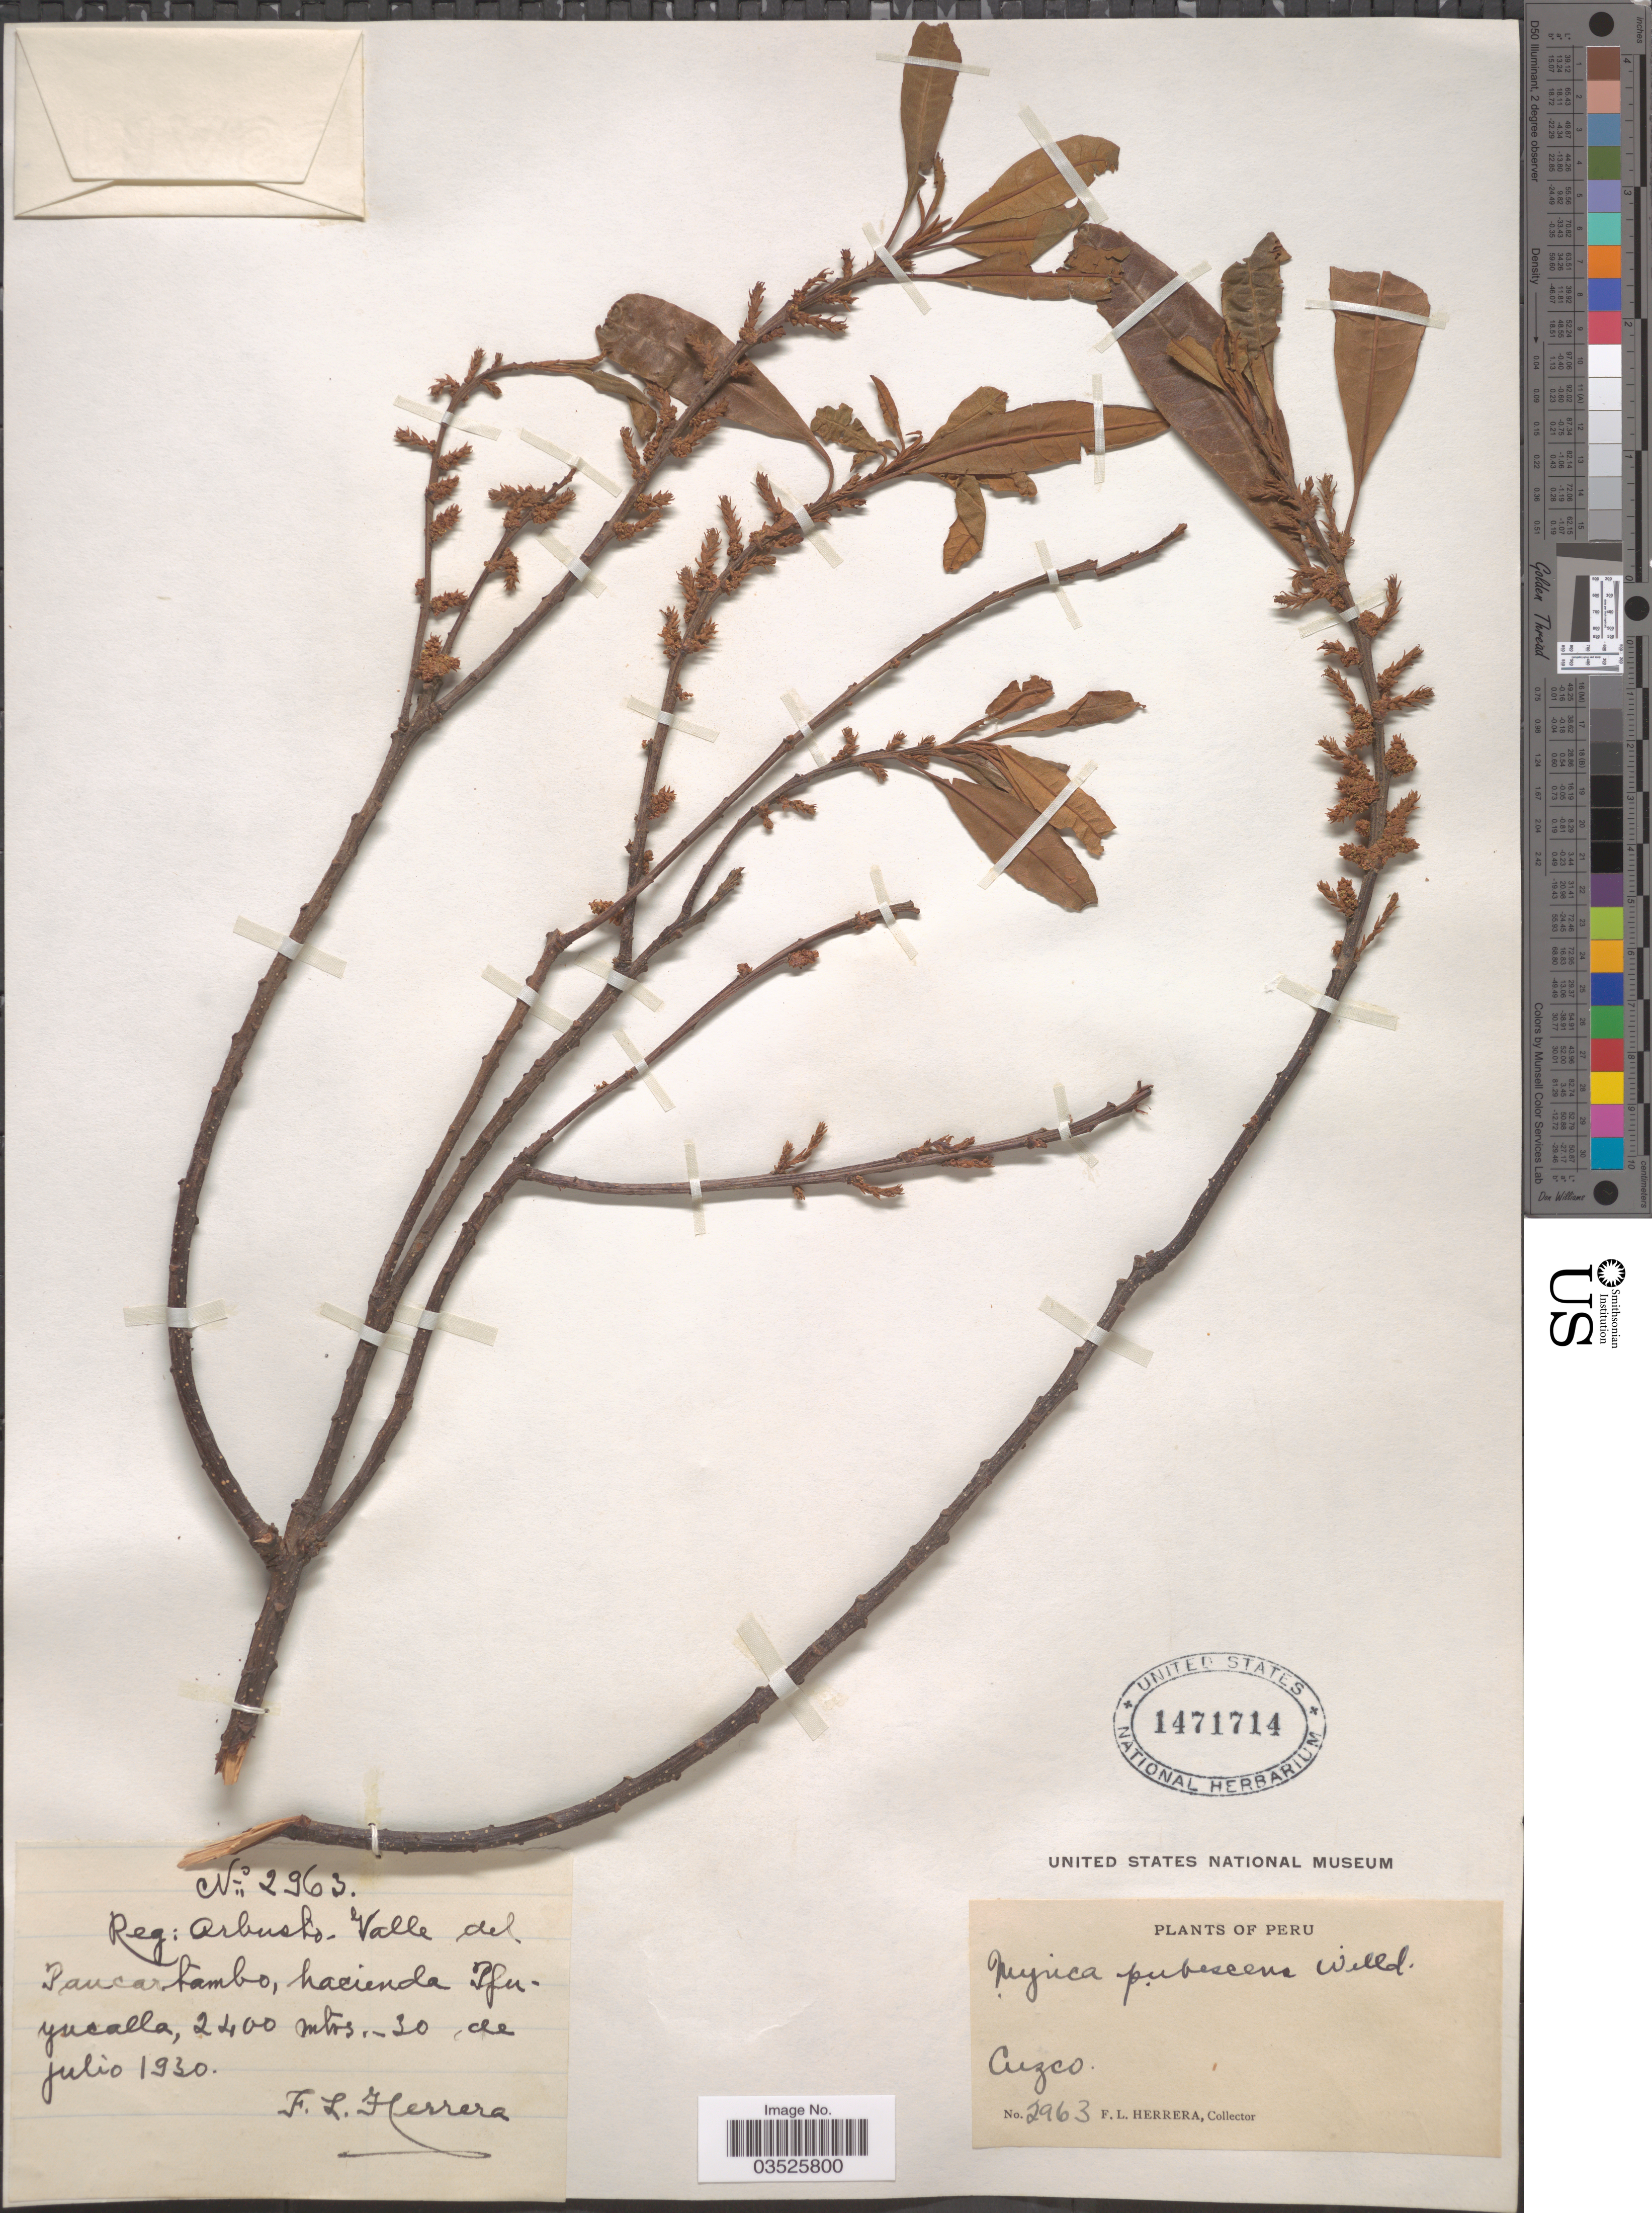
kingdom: Plantae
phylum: Tracheophyta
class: Magnoliopsida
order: Fagales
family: Myricaceae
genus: Myrica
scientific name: Myrica pubescens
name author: Humb. & Bonpl. ex Willd.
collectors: F. L. Herrera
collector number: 2963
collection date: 1930-07-30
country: Peru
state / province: Cusco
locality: Reg: arbusto, Valle del Paucartambo, hacienda Pfuyucalla. Cuzco.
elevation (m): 2400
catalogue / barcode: US 1471714